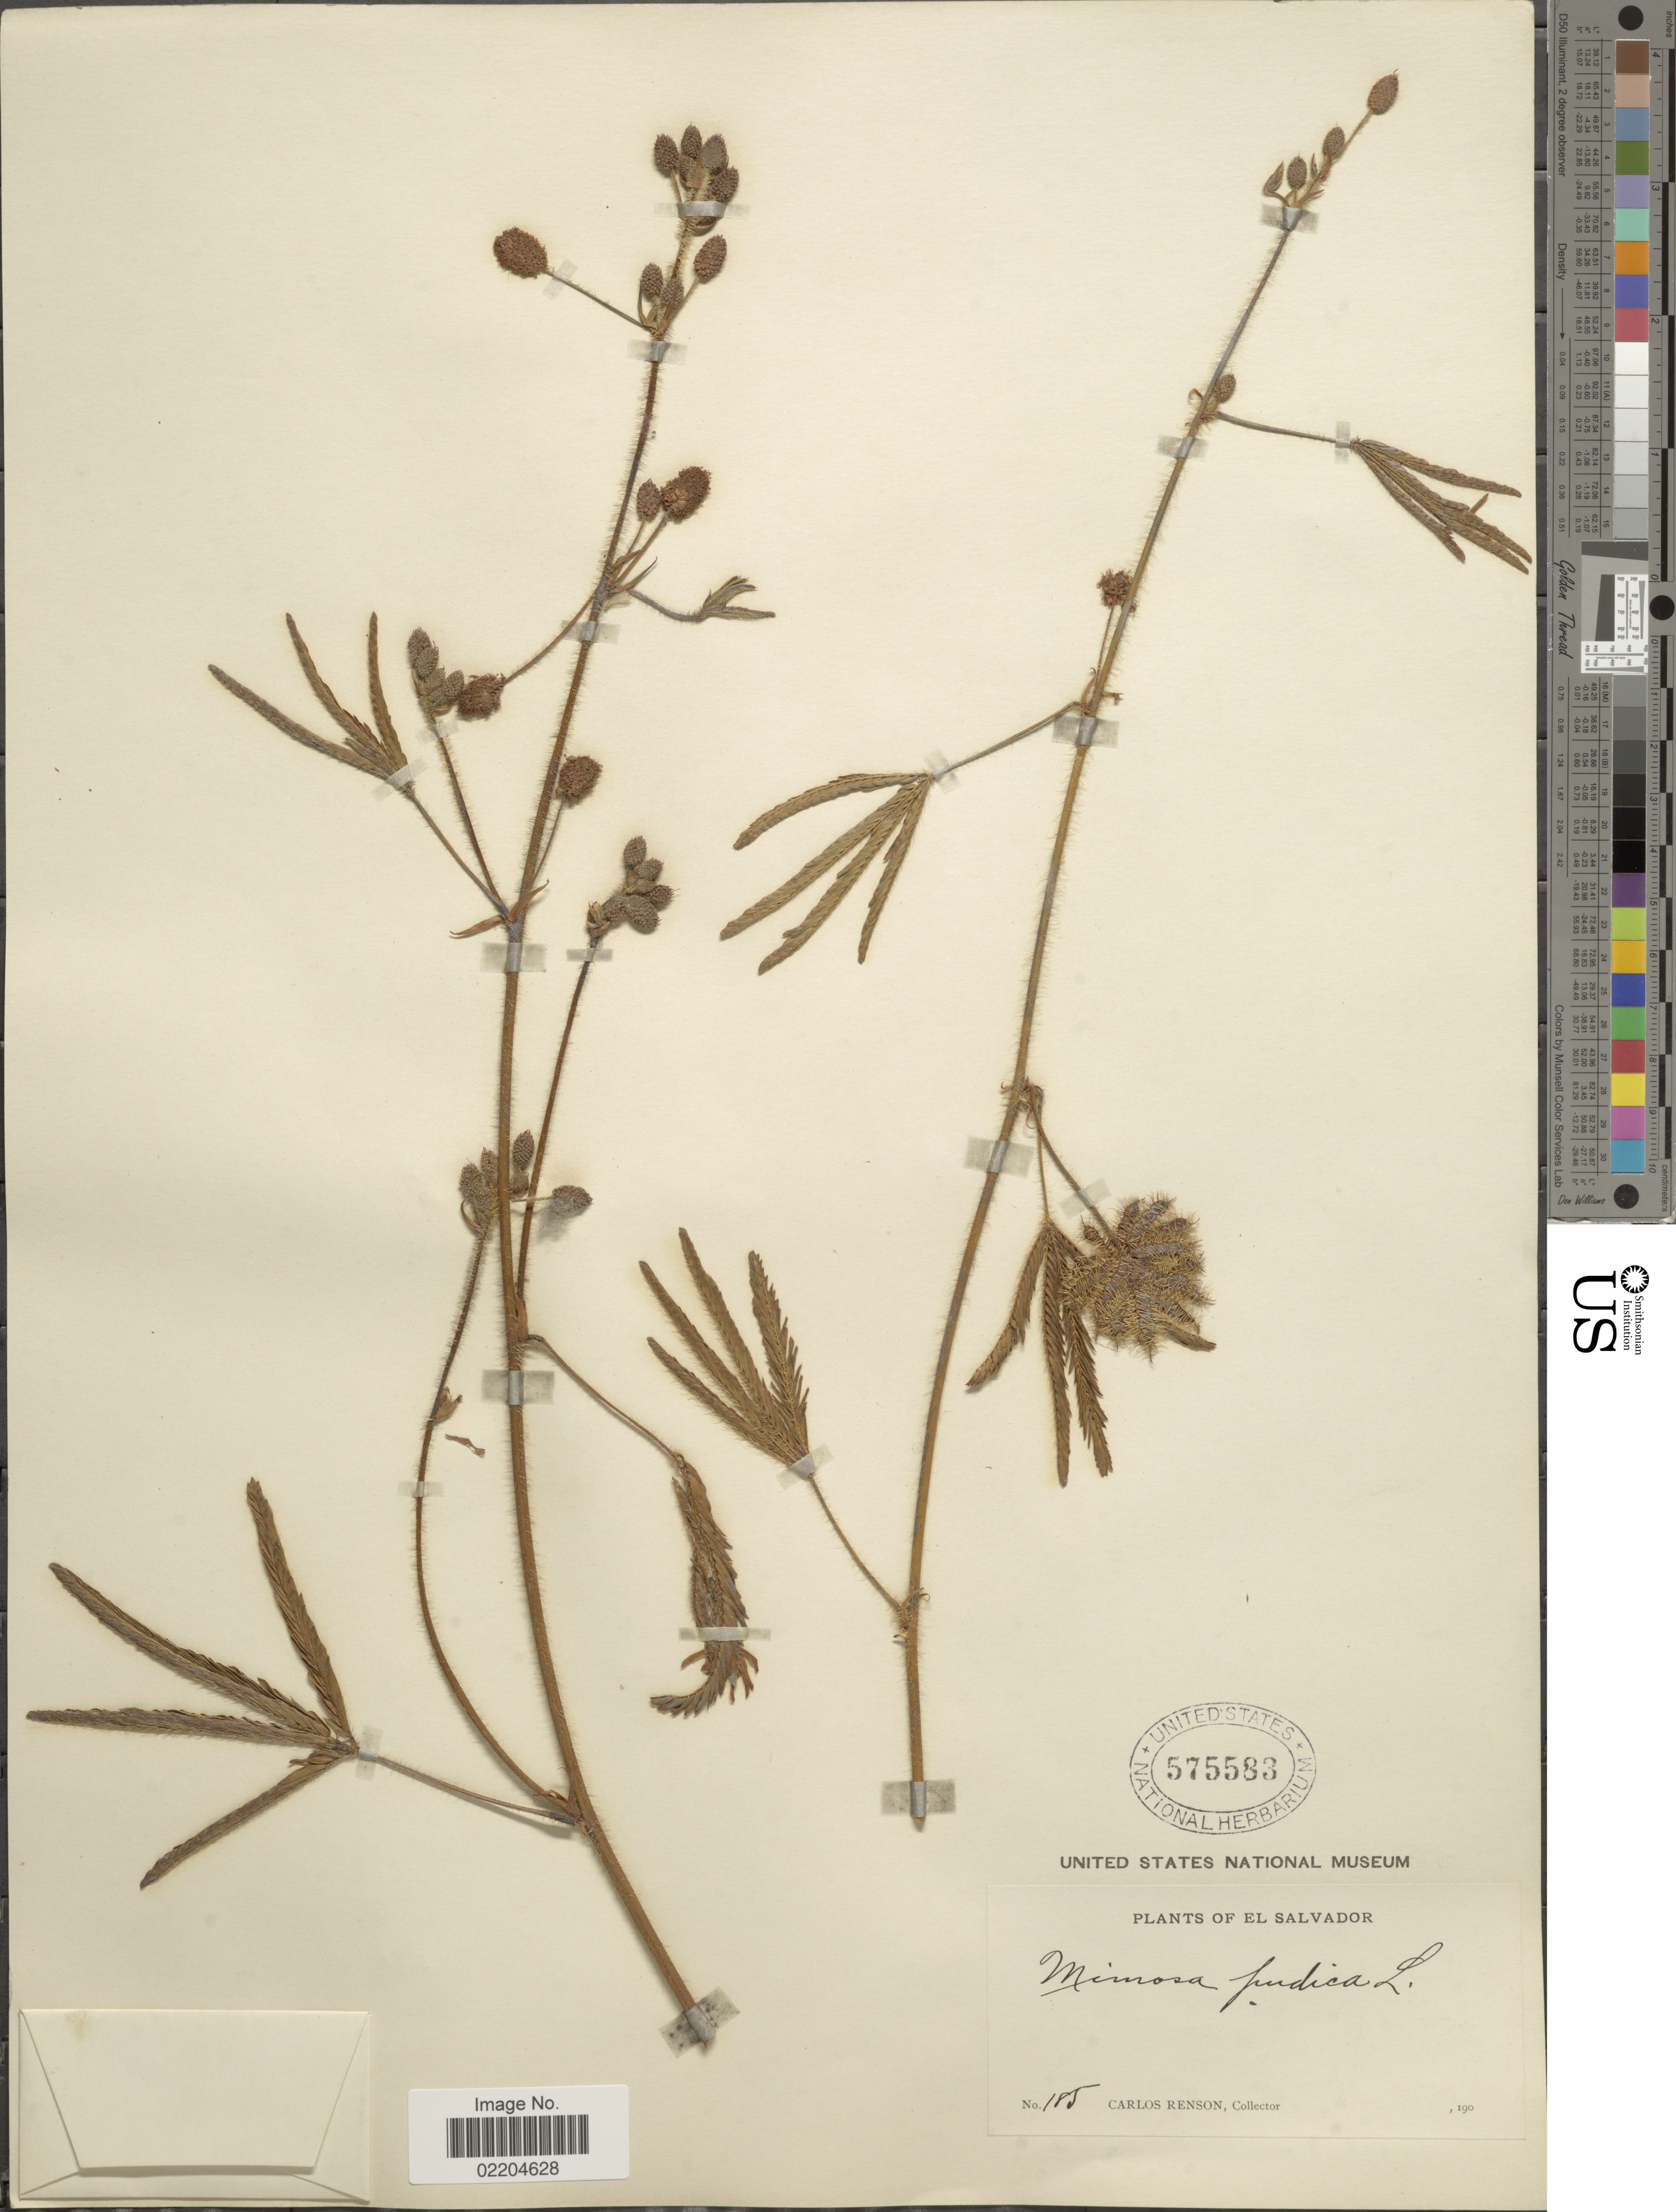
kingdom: Plantae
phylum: Tracheophyta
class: Magnoliopsida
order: Fabales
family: Fabaceae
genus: Mimosa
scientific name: Mimosa pudica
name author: L.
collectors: C. Renson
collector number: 185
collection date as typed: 190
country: El Salvador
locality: El Salvador.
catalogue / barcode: US 575583